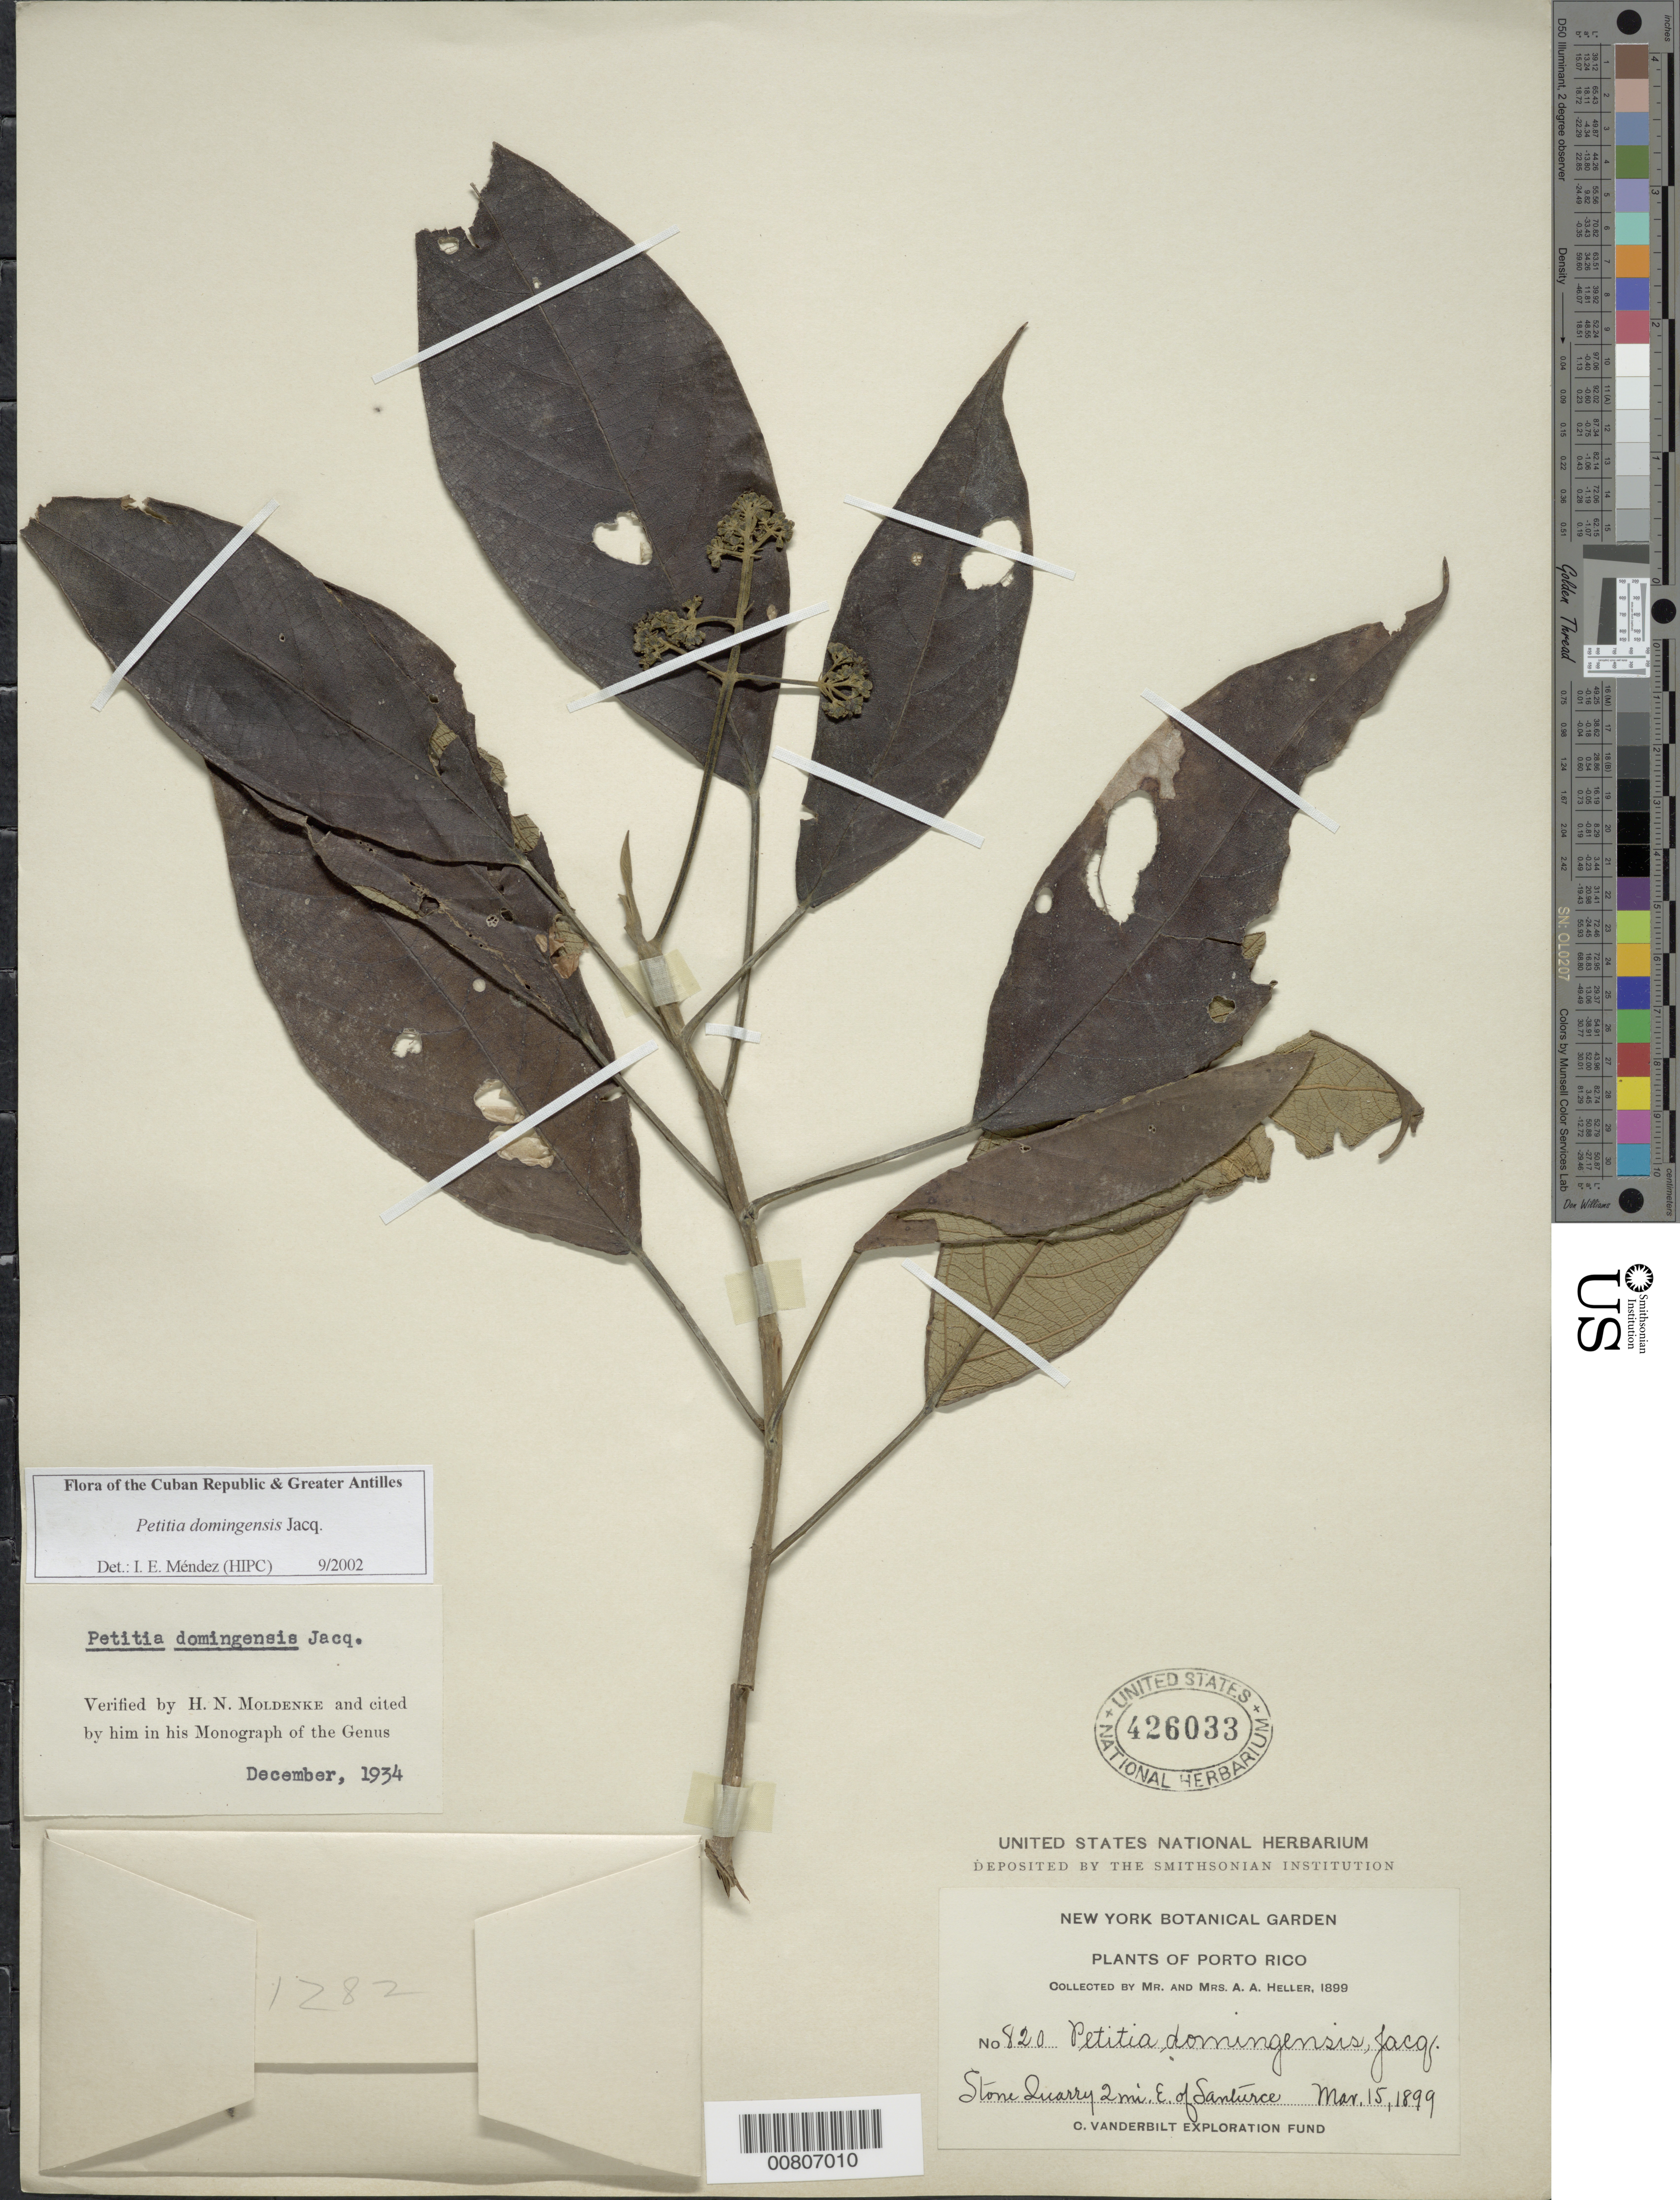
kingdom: Plantae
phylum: Tracheophyta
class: Magnoliopsida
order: Lamiales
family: Lamiaceae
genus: Petitia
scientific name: Petitia domingensis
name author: Jacq.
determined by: Méndez, Isidro E., (HIPC)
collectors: A. A. Heller & E. G. Heller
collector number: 820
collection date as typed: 15 Mar 1899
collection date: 1899-03-15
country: Puerto Rico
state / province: San Juan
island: Puerto Rico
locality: Santurce, 2 miles E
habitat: Stone quarry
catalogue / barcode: US 426033